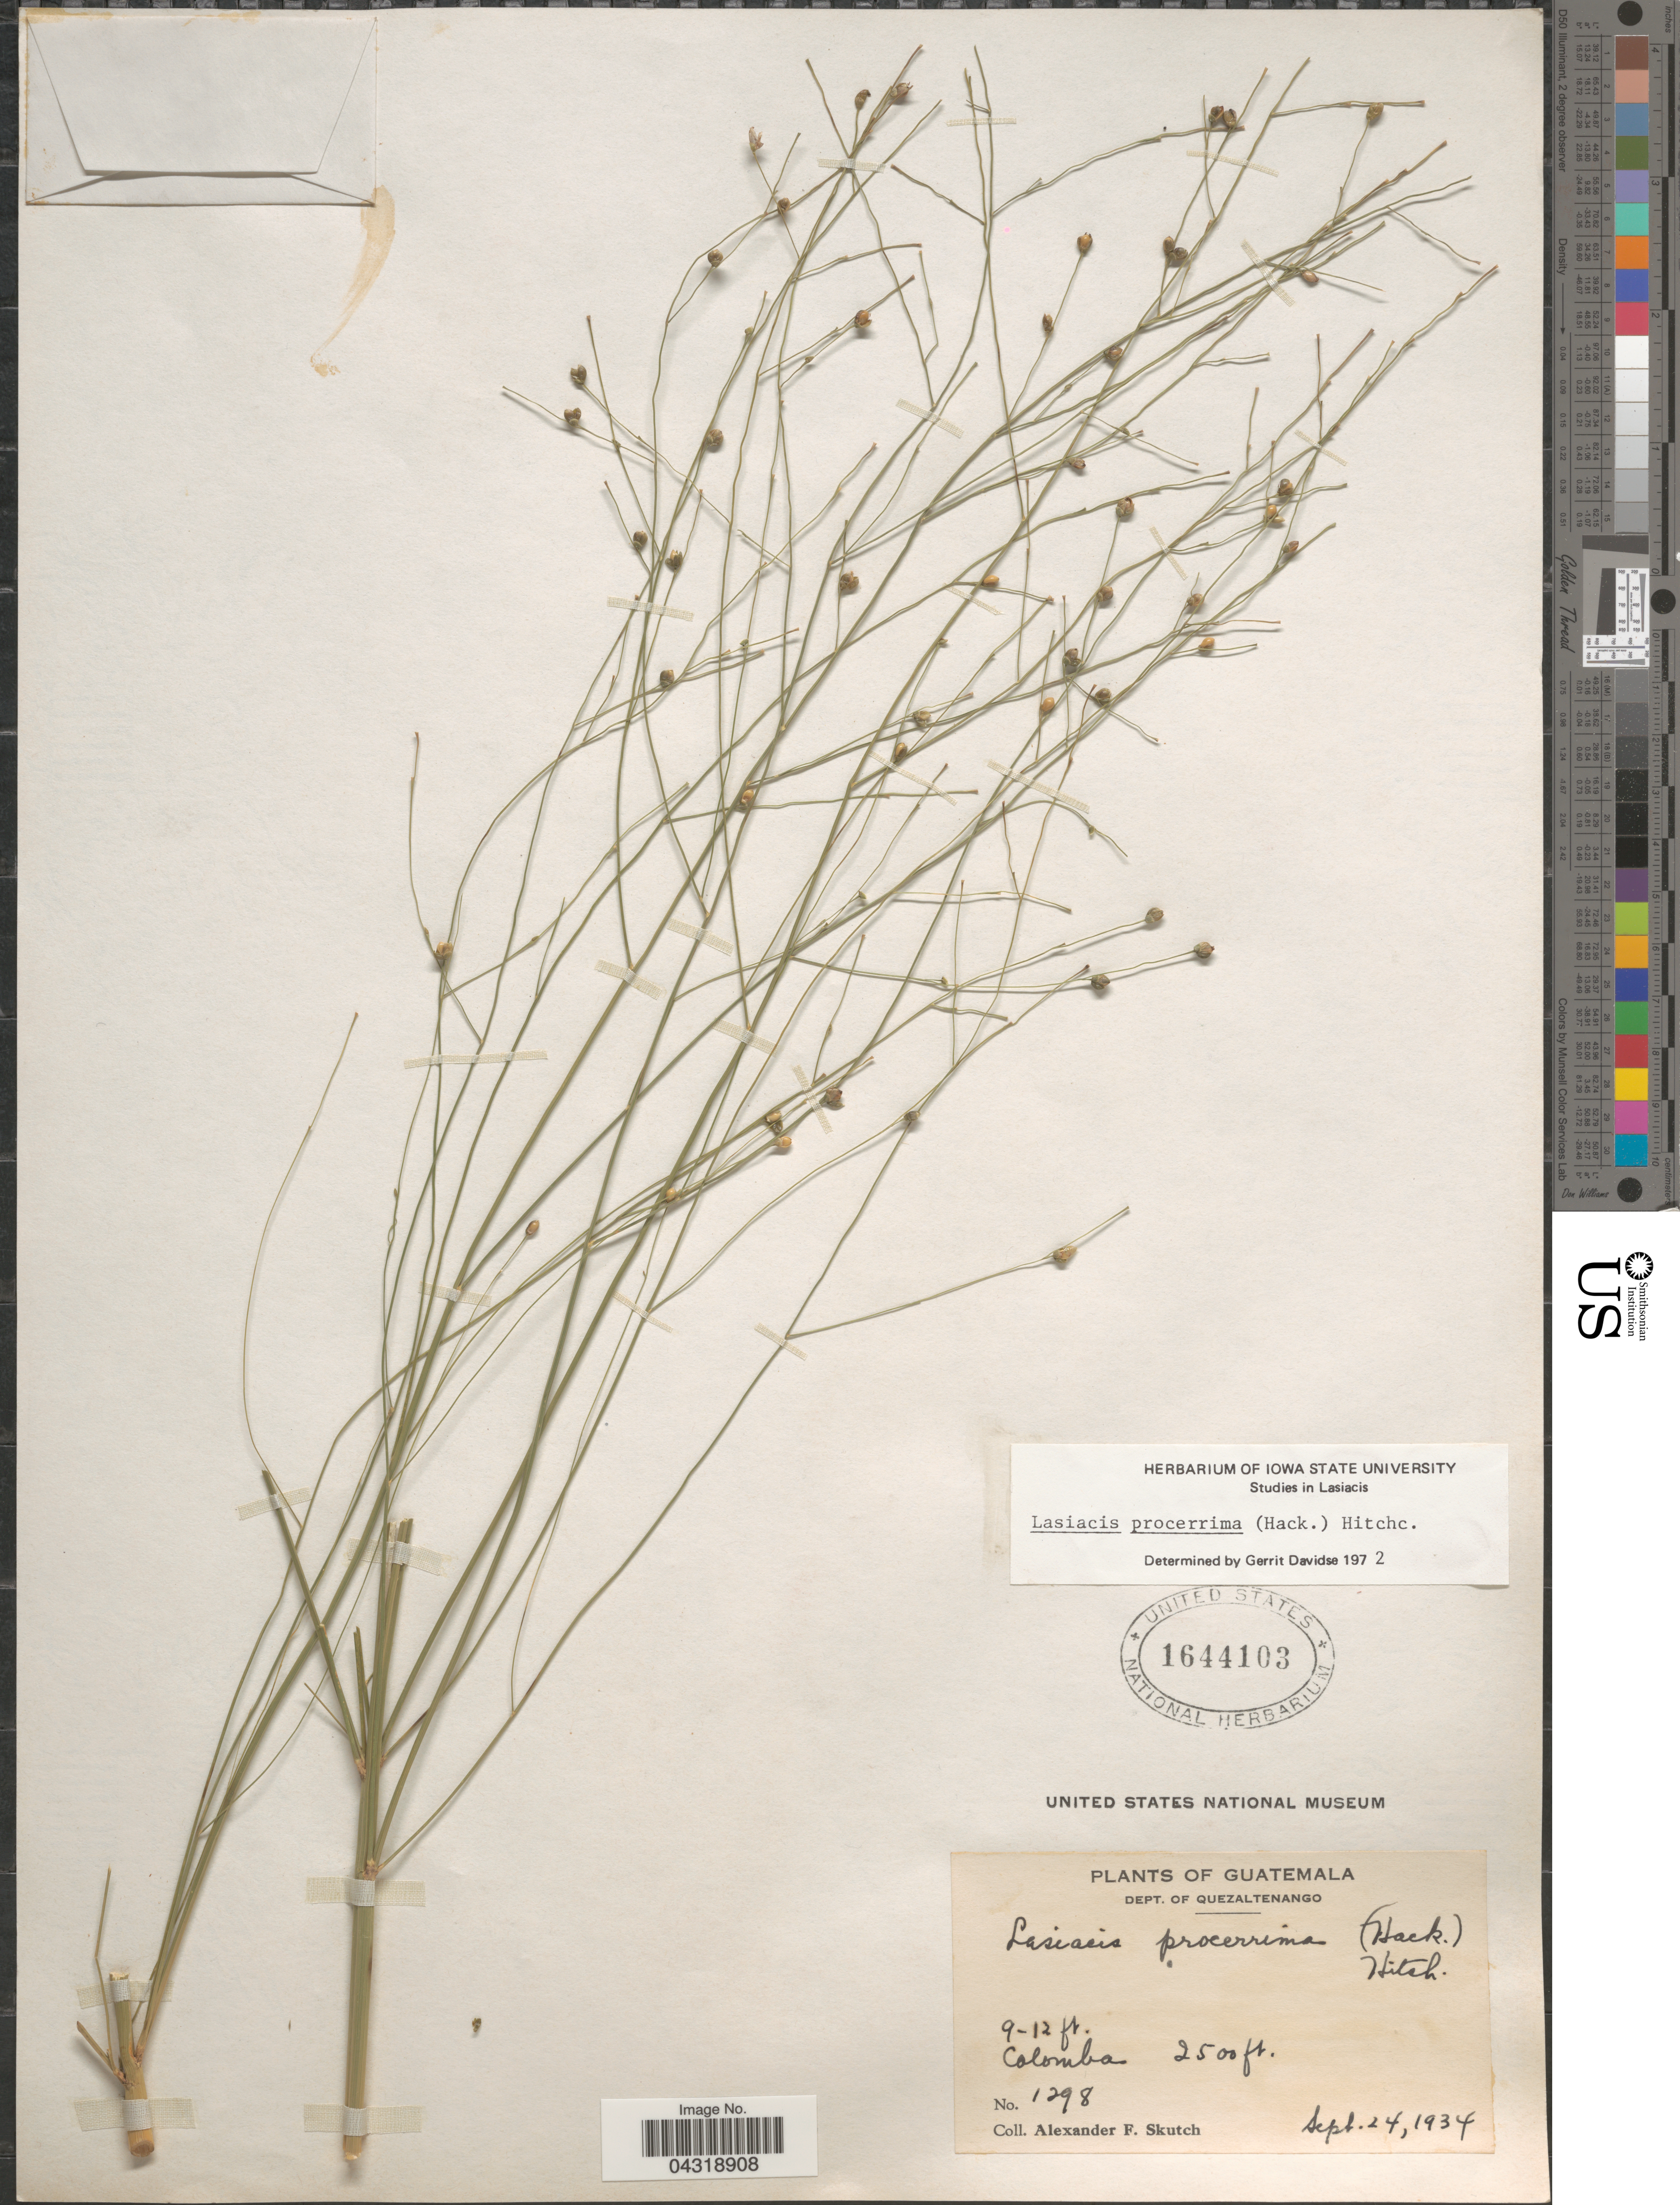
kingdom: Plantae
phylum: Tracheophyta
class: Liliopsida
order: Poales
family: Poaceae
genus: Lasiacis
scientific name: Lasiacis procerrima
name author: (Hack.) Hitchc.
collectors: A. F. Skutch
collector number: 1298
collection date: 1934-09-24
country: Guatemala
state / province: Quetzaltenango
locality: Dept. of Quezaltenango. Colomba.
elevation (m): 762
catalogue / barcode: US 1644103